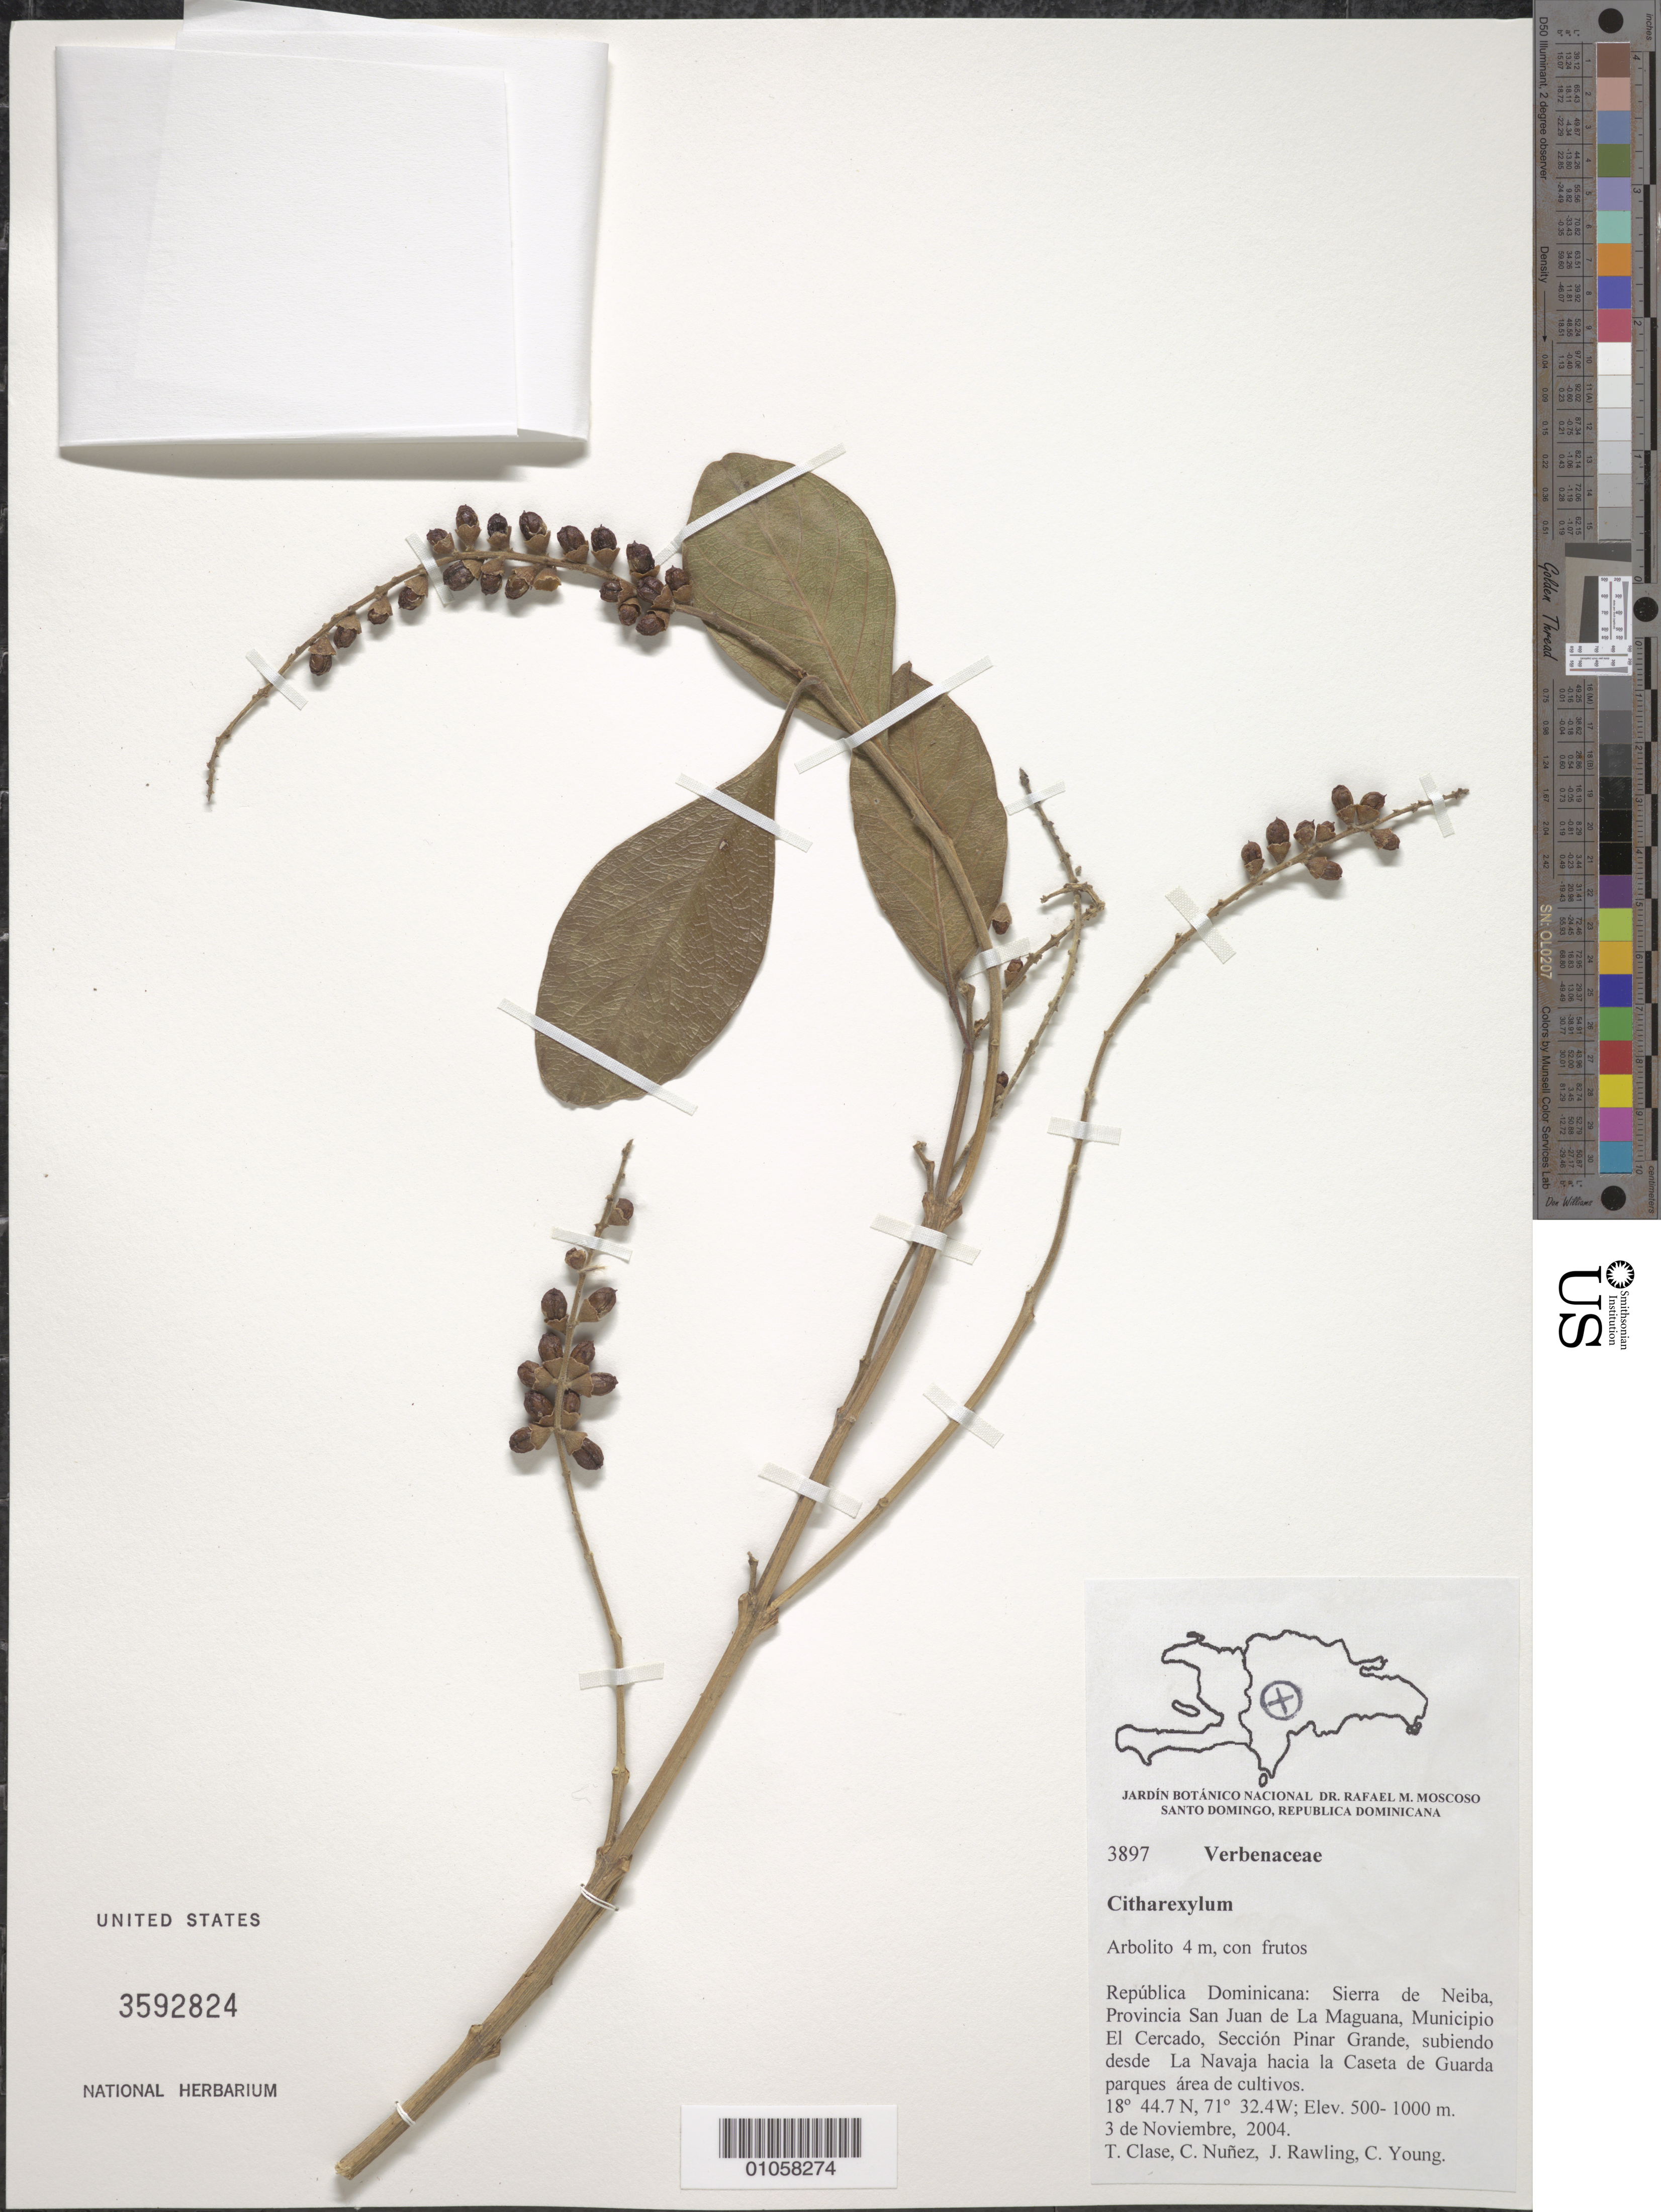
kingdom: Plantae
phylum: Tracheophyta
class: Magnoliopsida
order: Lamiales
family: Verbenaceae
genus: Citharexylum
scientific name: Citharexylum sp.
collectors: T. Clase, C. Nunez, J. Rawling & C. Young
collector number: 3897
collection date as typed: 03 Nov 2004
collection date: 2004-11-03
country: Dominican Republic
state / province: San Juan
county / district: San Juan de la Maguana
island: Hispaniola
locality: Sierra de Neiba, Municipio El Cercado, Sección Pinar Grande, subiendo desde La Navaja hacia la Caseta de Guarda parques área de cultivos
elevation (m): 500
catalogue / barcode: US 3592824